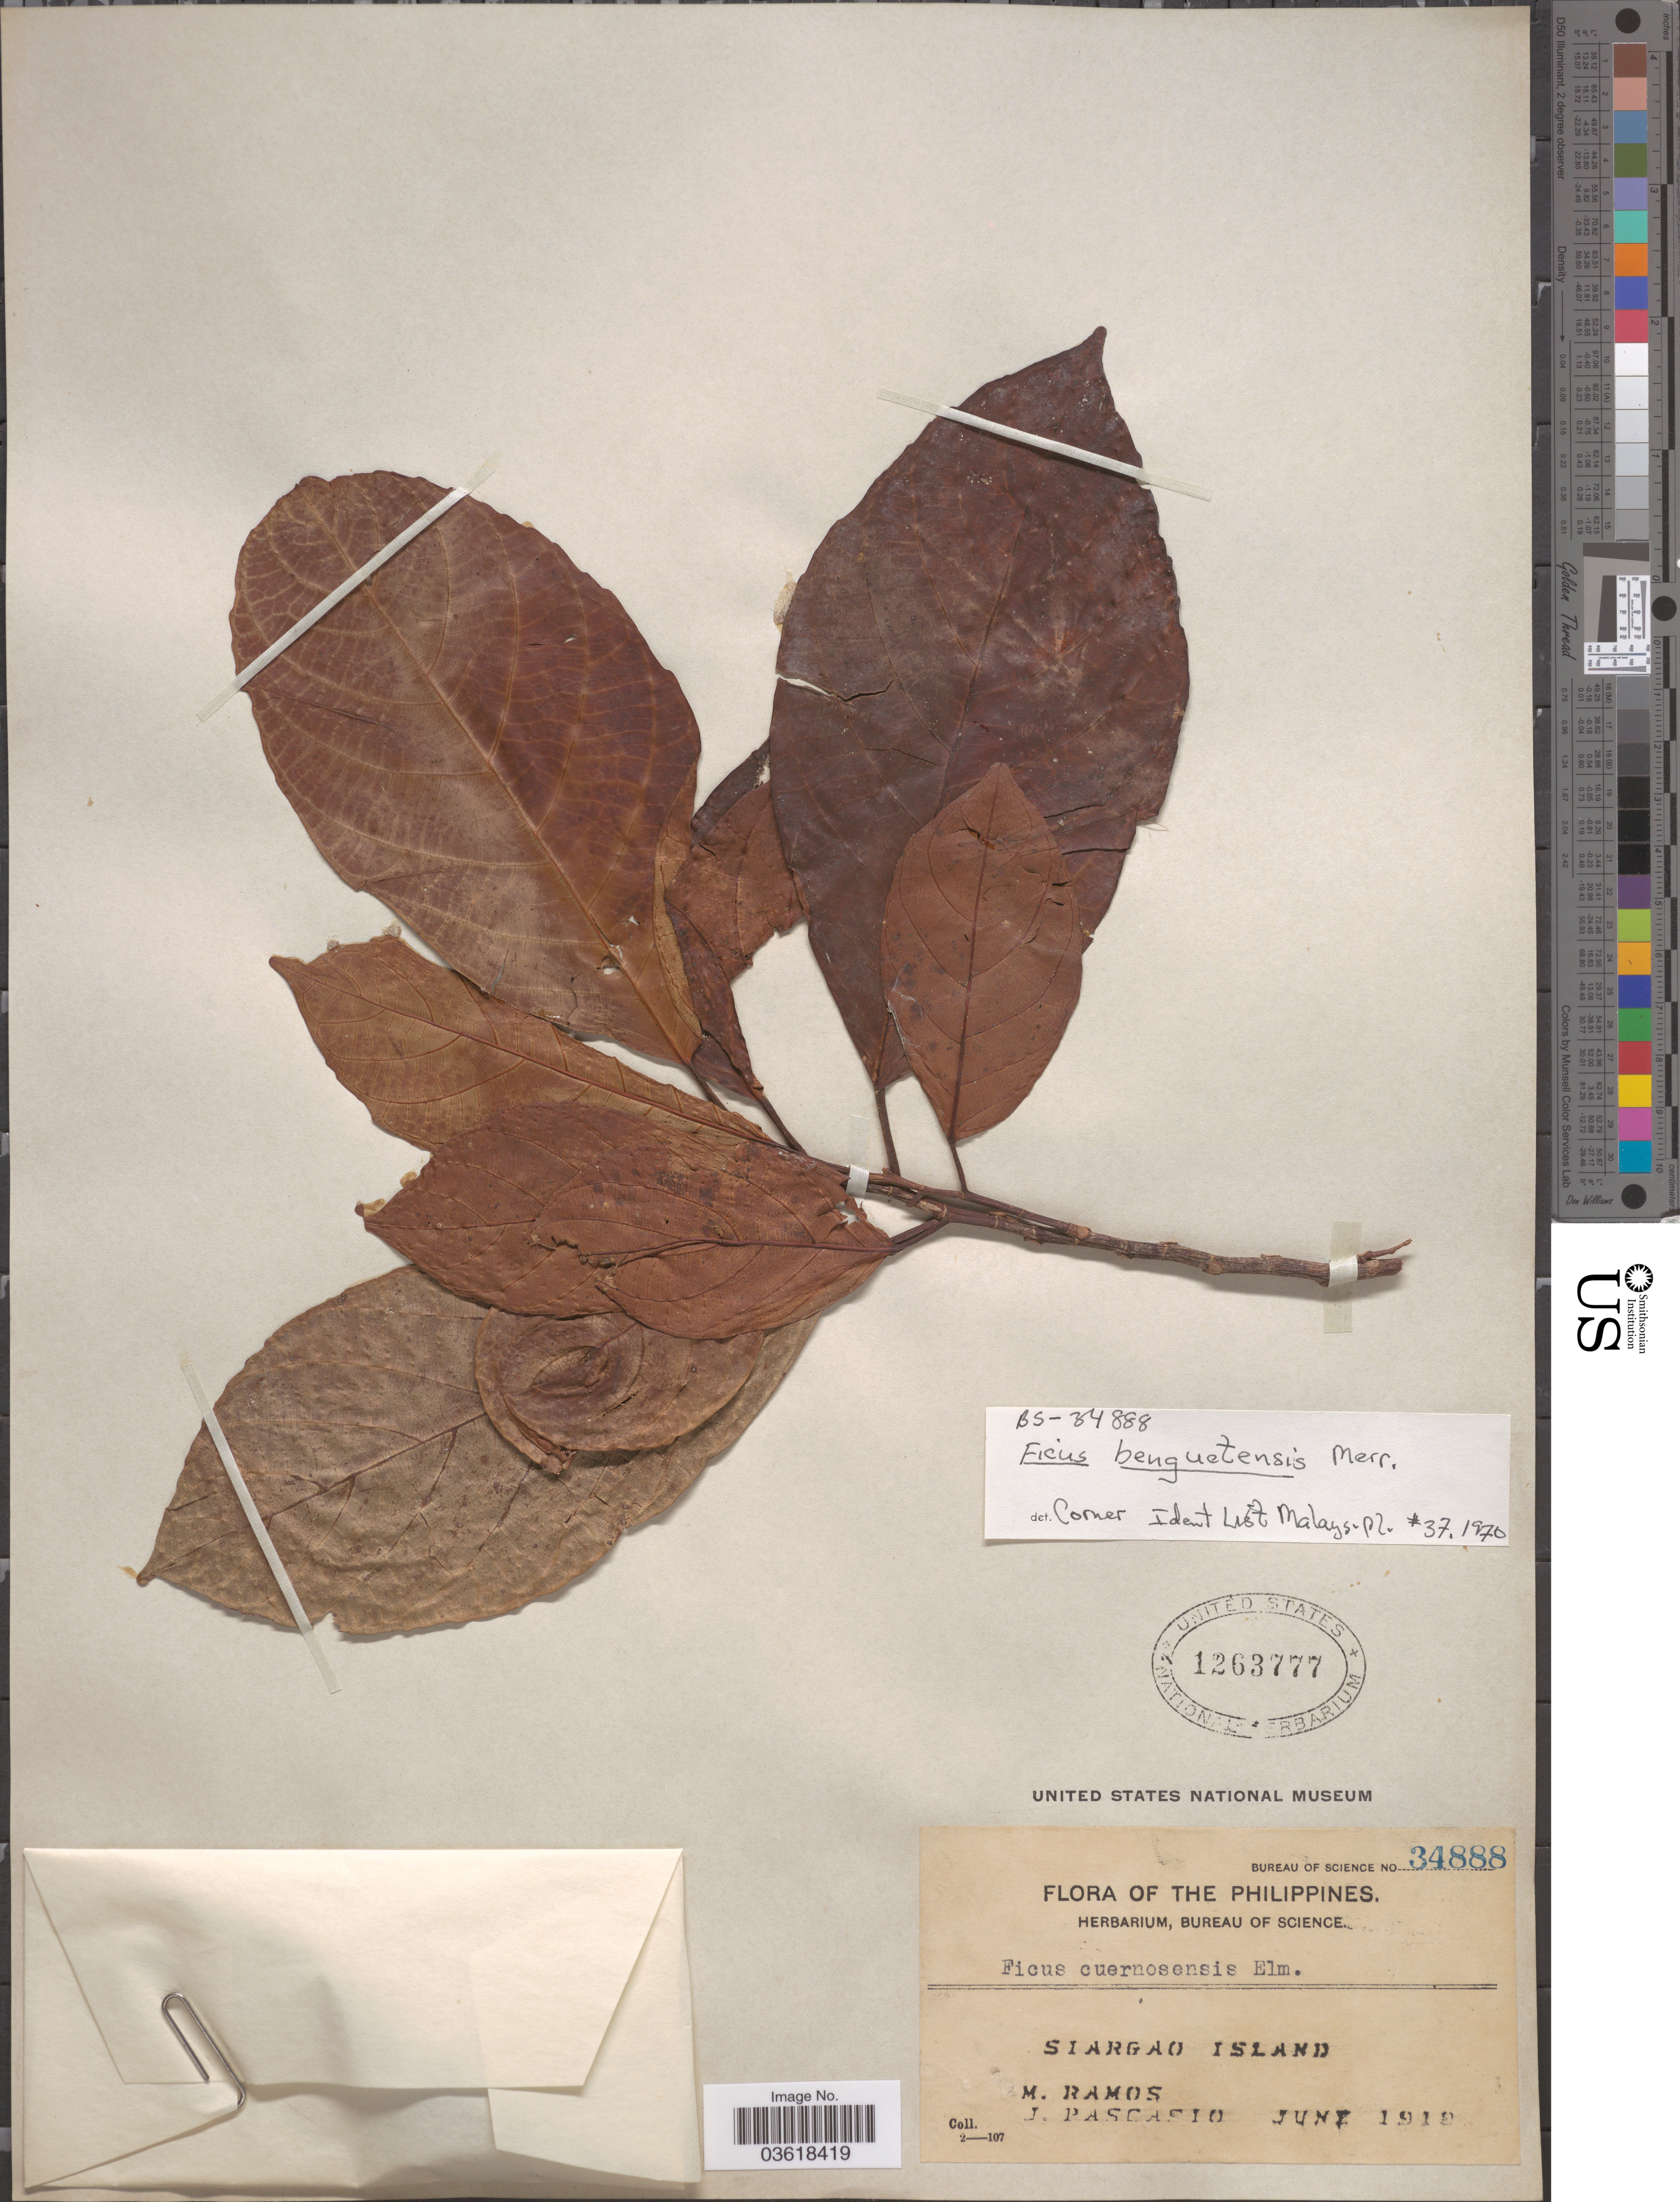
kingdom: Plantae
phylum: Tracheophyta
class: Magnoliopsida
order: Rosales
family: Moraceae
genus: Ficus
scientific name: Ficus benguetensis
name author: Merr.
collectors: M. Ramos & J. Pascasio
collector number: Bureau of Science 34888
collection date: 1919-06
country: Philippines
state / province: Caraga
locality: Siargao Island.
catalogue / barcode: US 1263777